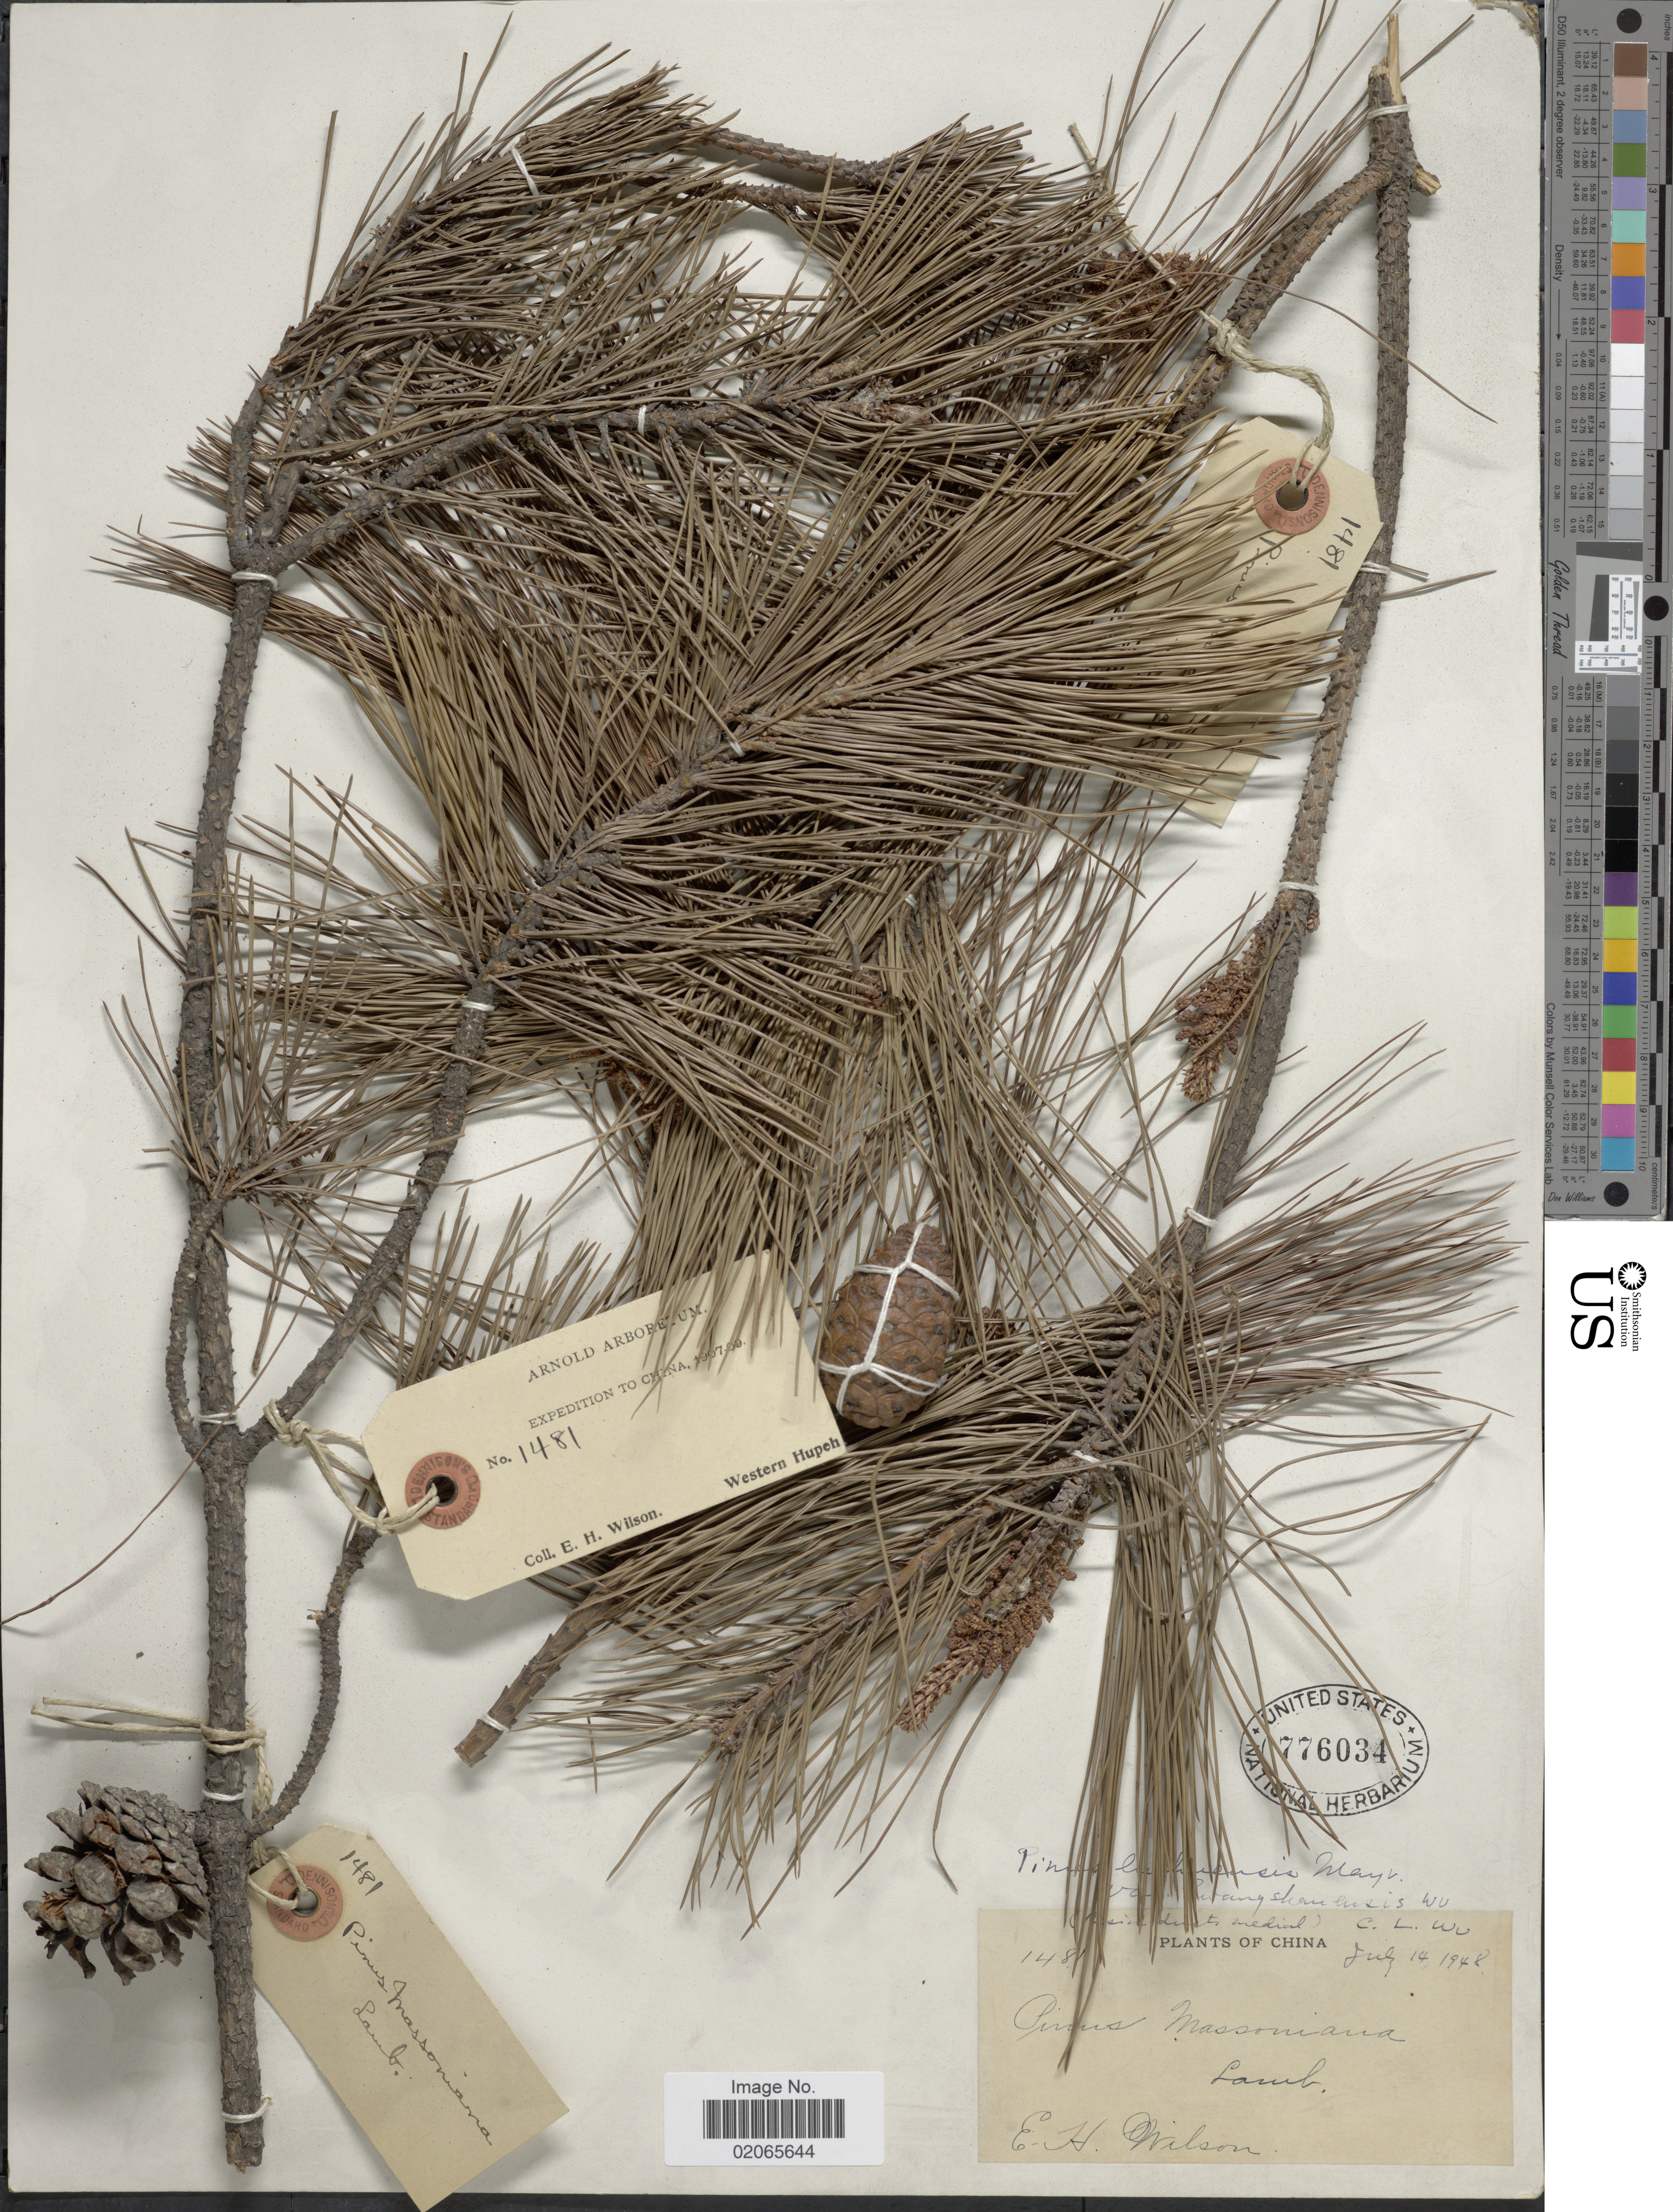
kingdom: Plantae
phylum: Tracheophyta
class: Pinopsida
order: Pinales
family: Pinaceae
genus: Pinus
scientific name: Pinus luchuensis var. hwangshanensis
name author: (K.C. Hsia) C.L. Wu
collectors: E. Wilson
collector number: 1481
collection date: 1907/1909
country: China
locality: Western Hupeh.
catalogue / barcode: US 776034